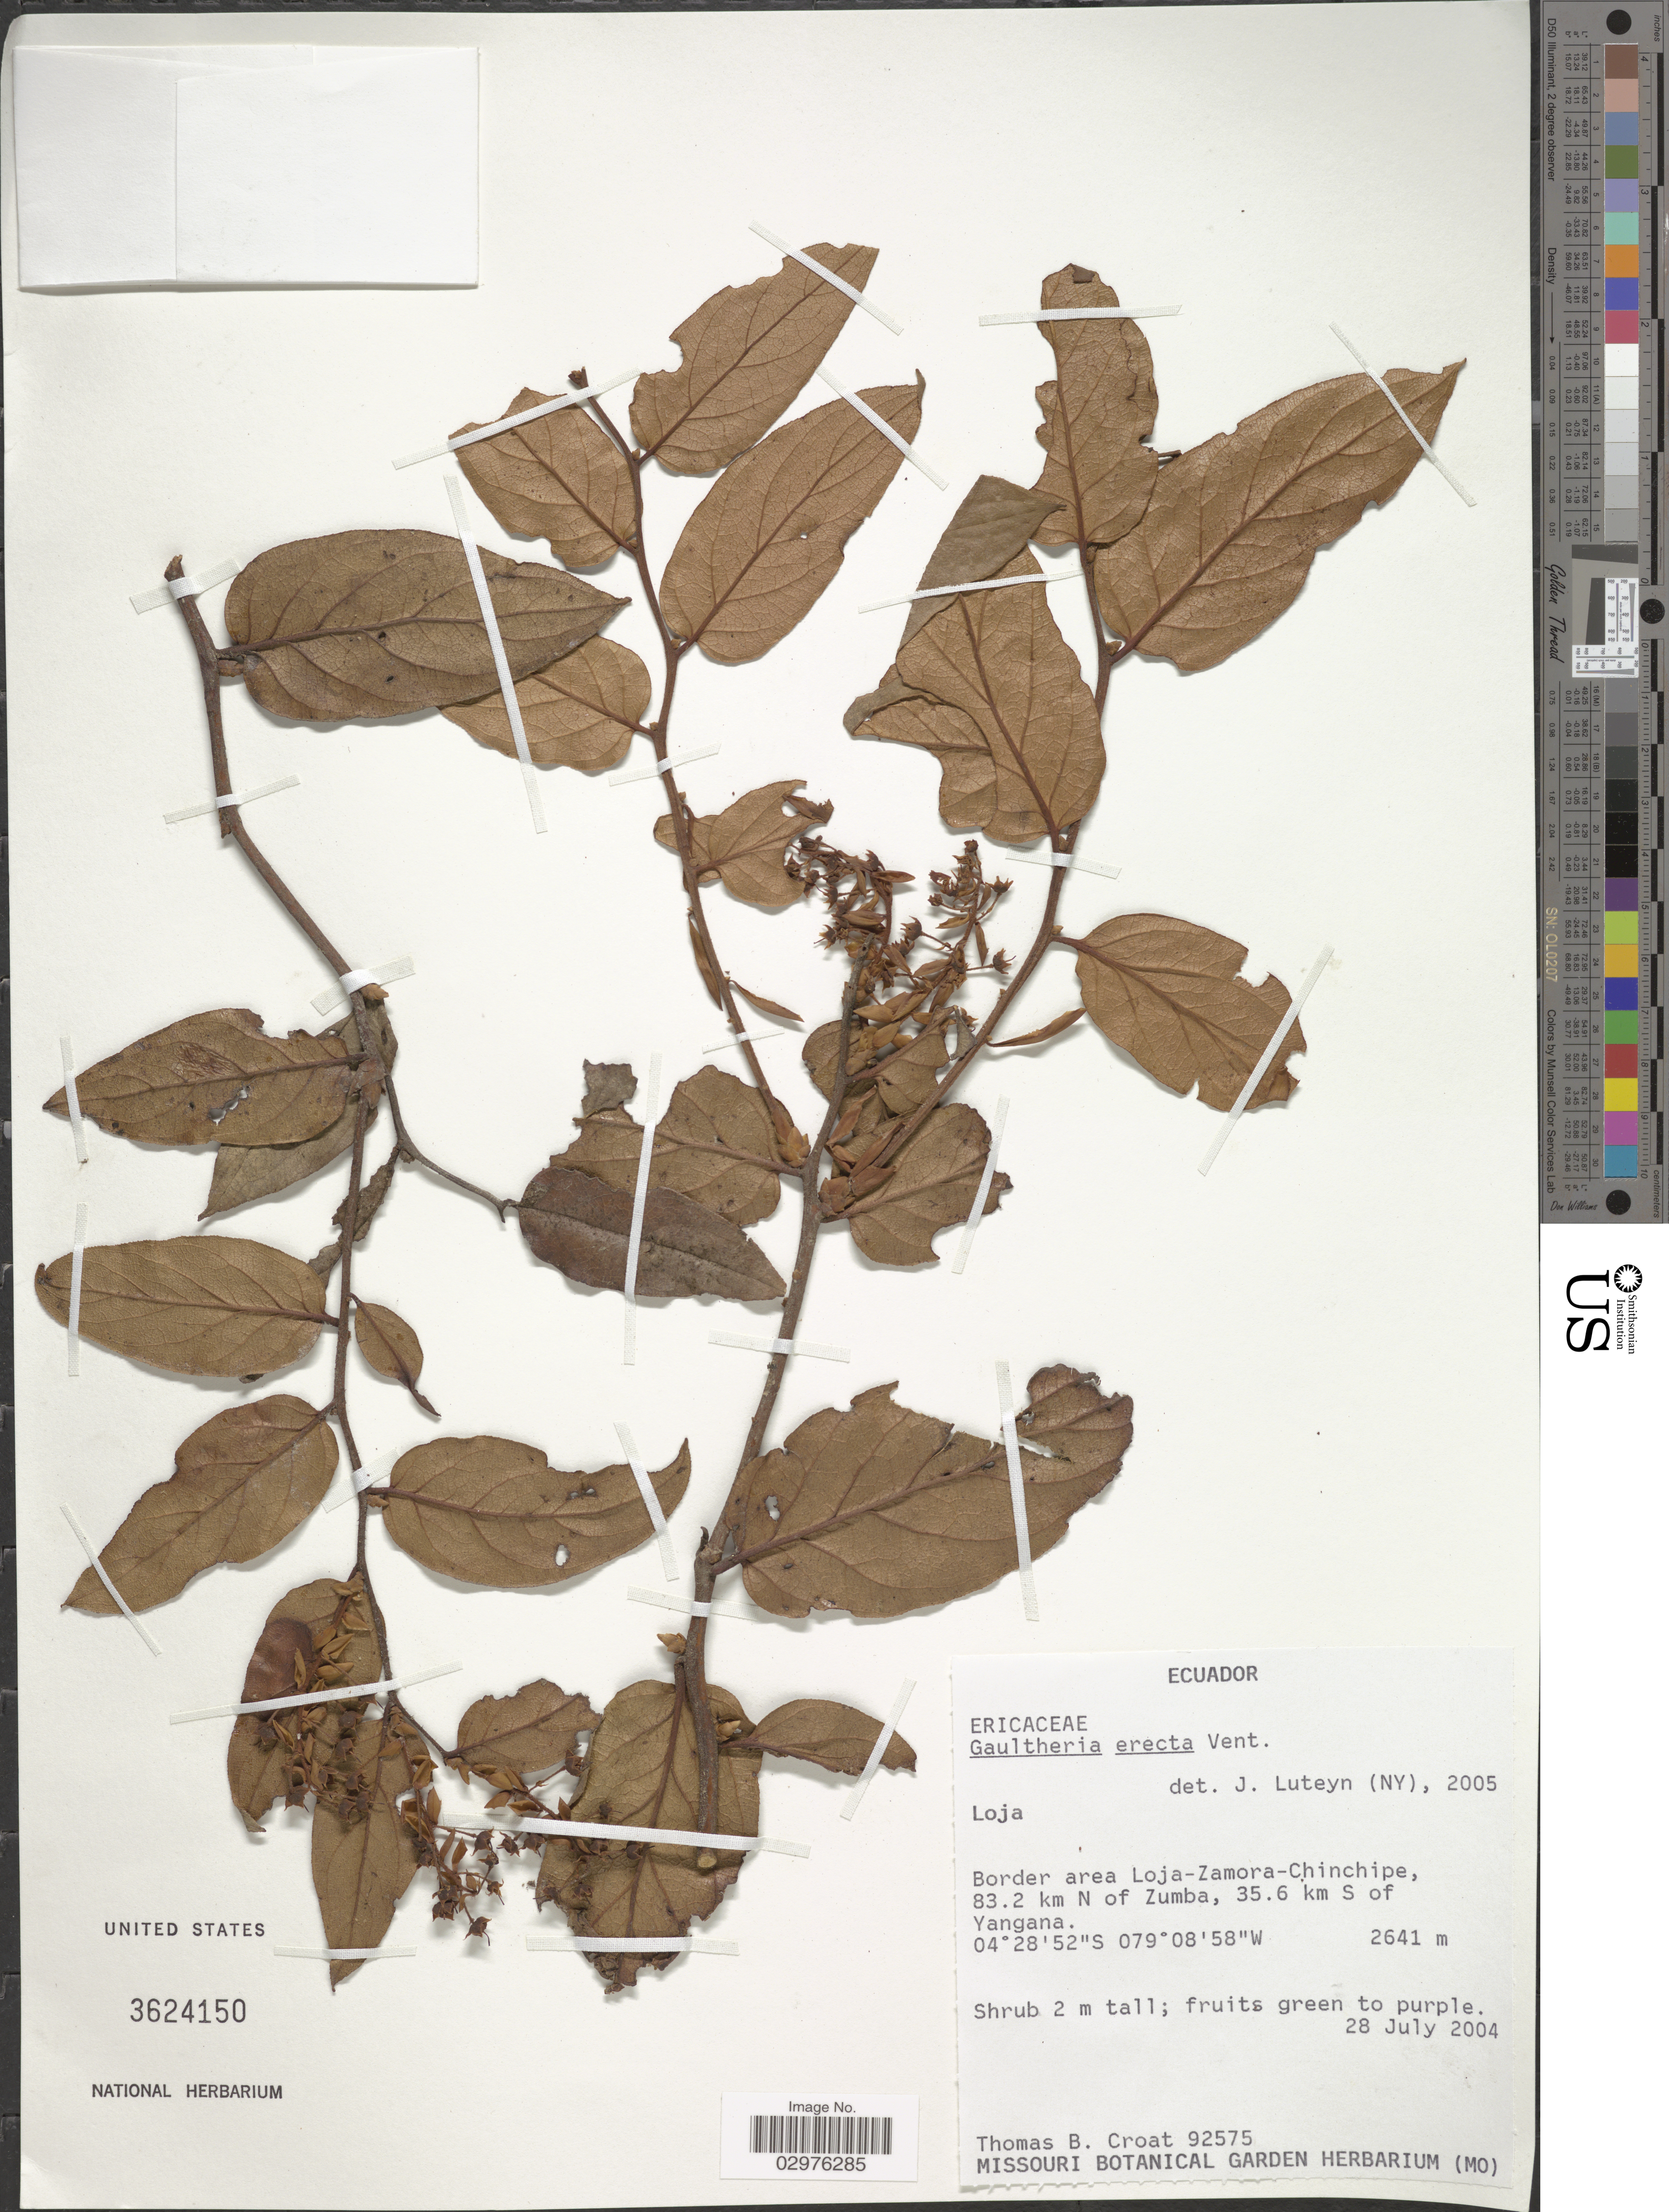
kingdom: Plantae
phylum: Tracheophyta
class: Magnoliopsida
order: Ericales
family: Ericaceae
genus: Gaultheria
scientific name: Gaultheria erecta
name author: Vent.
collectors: T. B. Croat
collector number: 92575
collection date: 2004-07-28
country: Ecuador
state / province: Loja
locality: Border area Loja-Zamora-chinchipe, 83.2 km N of Zumba, 35.6 km S of Yangana.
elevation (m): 2641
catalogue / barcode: US 3624150